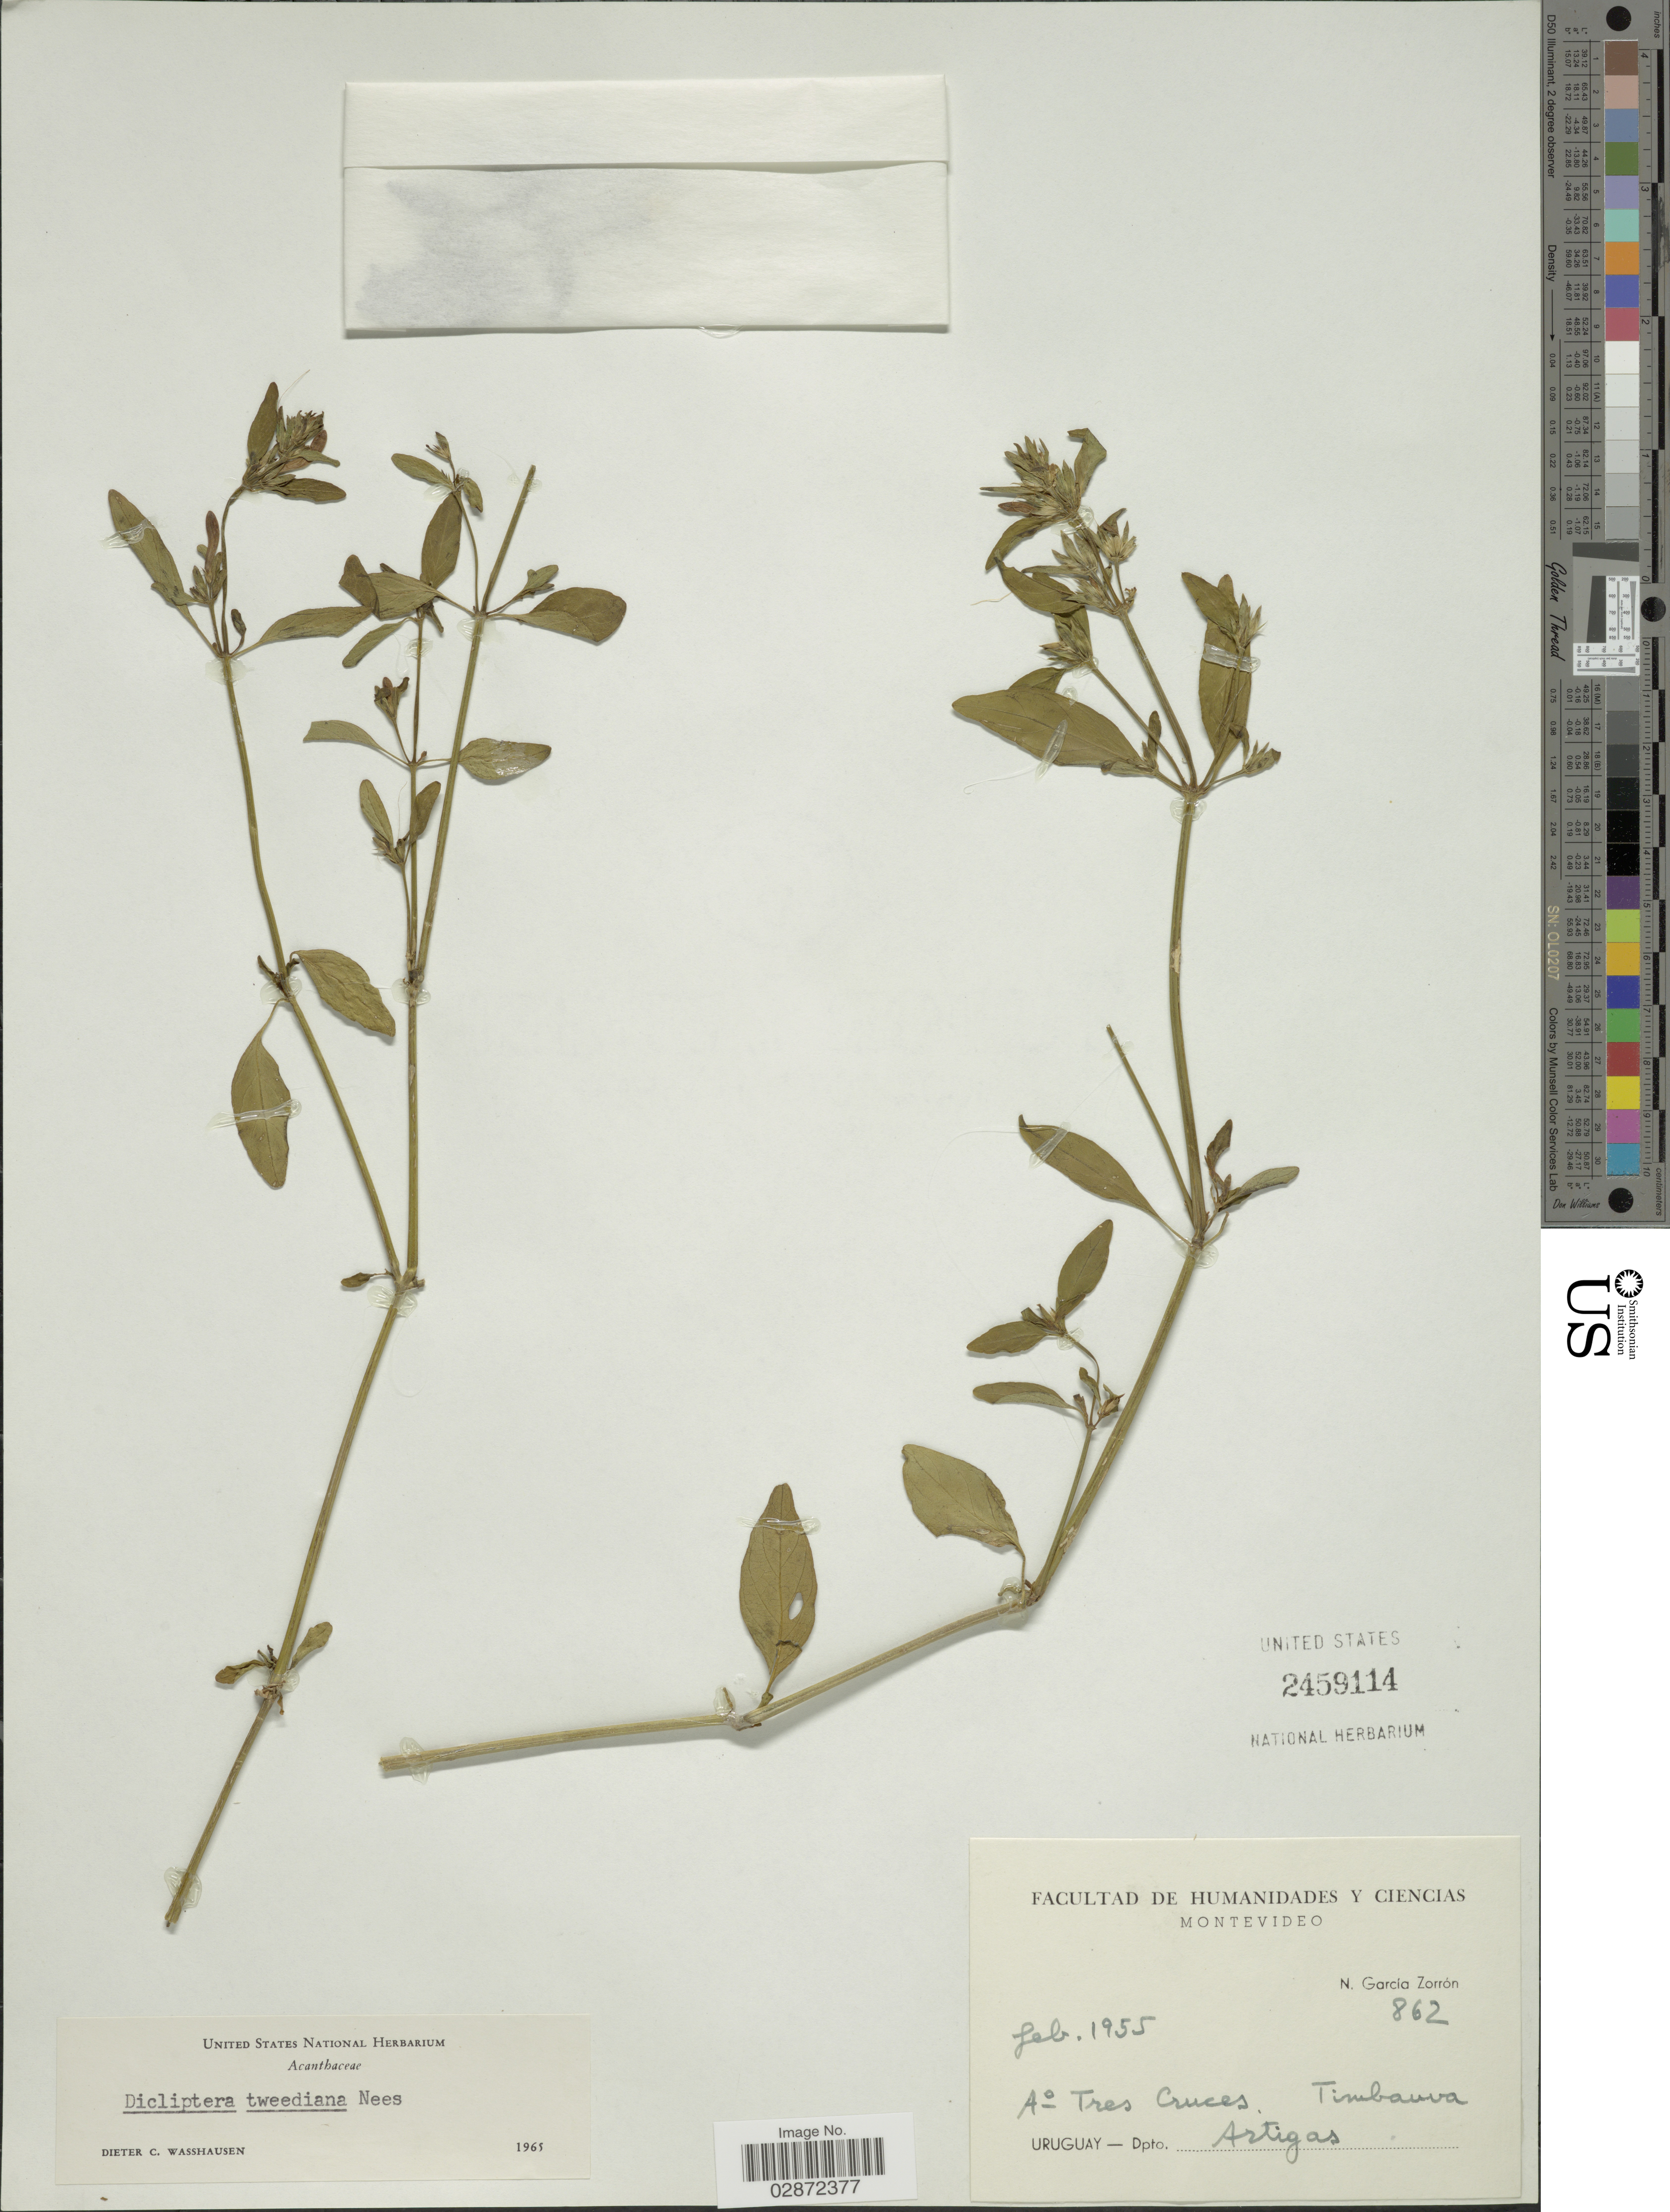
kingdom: Plantae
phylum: Tracheophyta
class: Magnoliopsida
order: Lamiales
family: Acanthaceae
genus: Dicliptera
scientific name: Dicliptera squarrosa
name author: Nees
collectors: N. Garcia Zorron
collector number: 862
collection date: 1955-02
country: Uruguay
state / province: Artigas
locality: Ao Tres Cruces. Timbauva. Dpto. Artigas.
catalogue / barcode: US 2459114